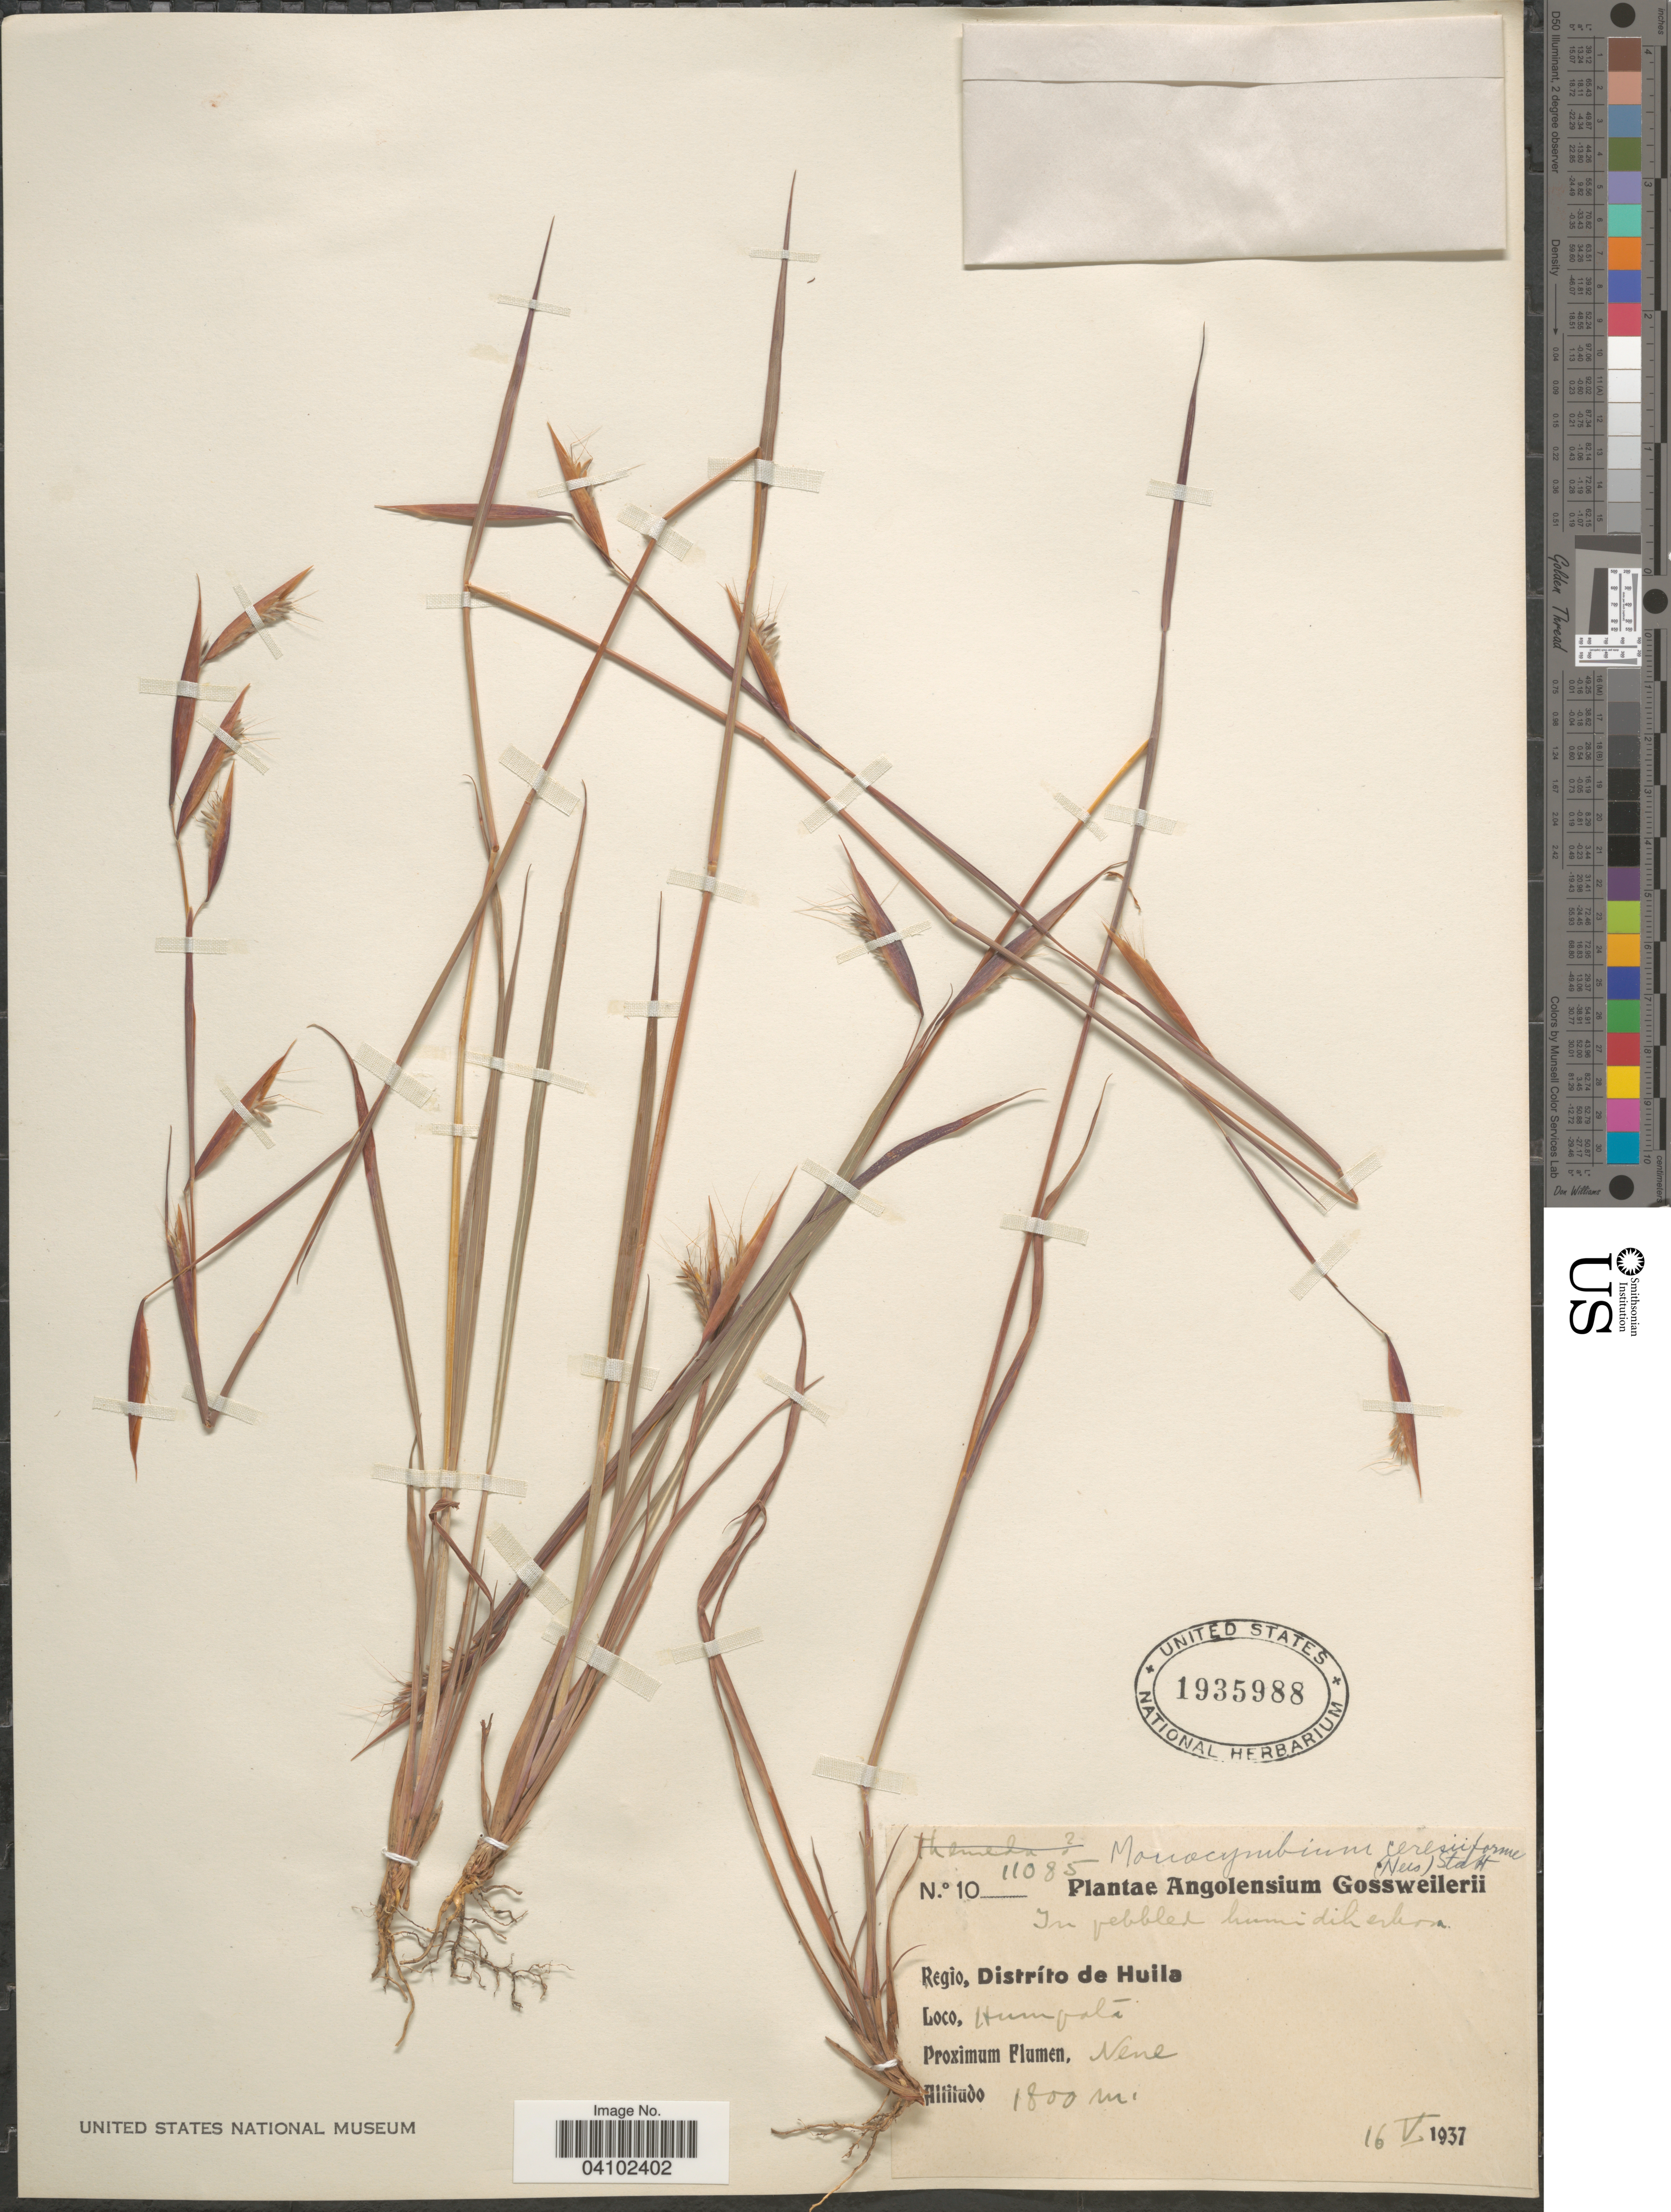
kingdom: Plantae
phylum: Tracheophyta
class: Liliopsida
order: Poales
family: Poaceae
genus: Monocymbium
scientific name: Monocymbium ceresiiforme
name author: (Nees) Stapf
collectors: -. Gossweiler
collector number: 11085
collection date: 1937-05-16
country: Angola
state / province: Huila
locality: Regio, Distríto de Huila. Humpata. Proximum Flumen, Nene.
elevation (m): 1800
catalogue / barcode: US 1935988